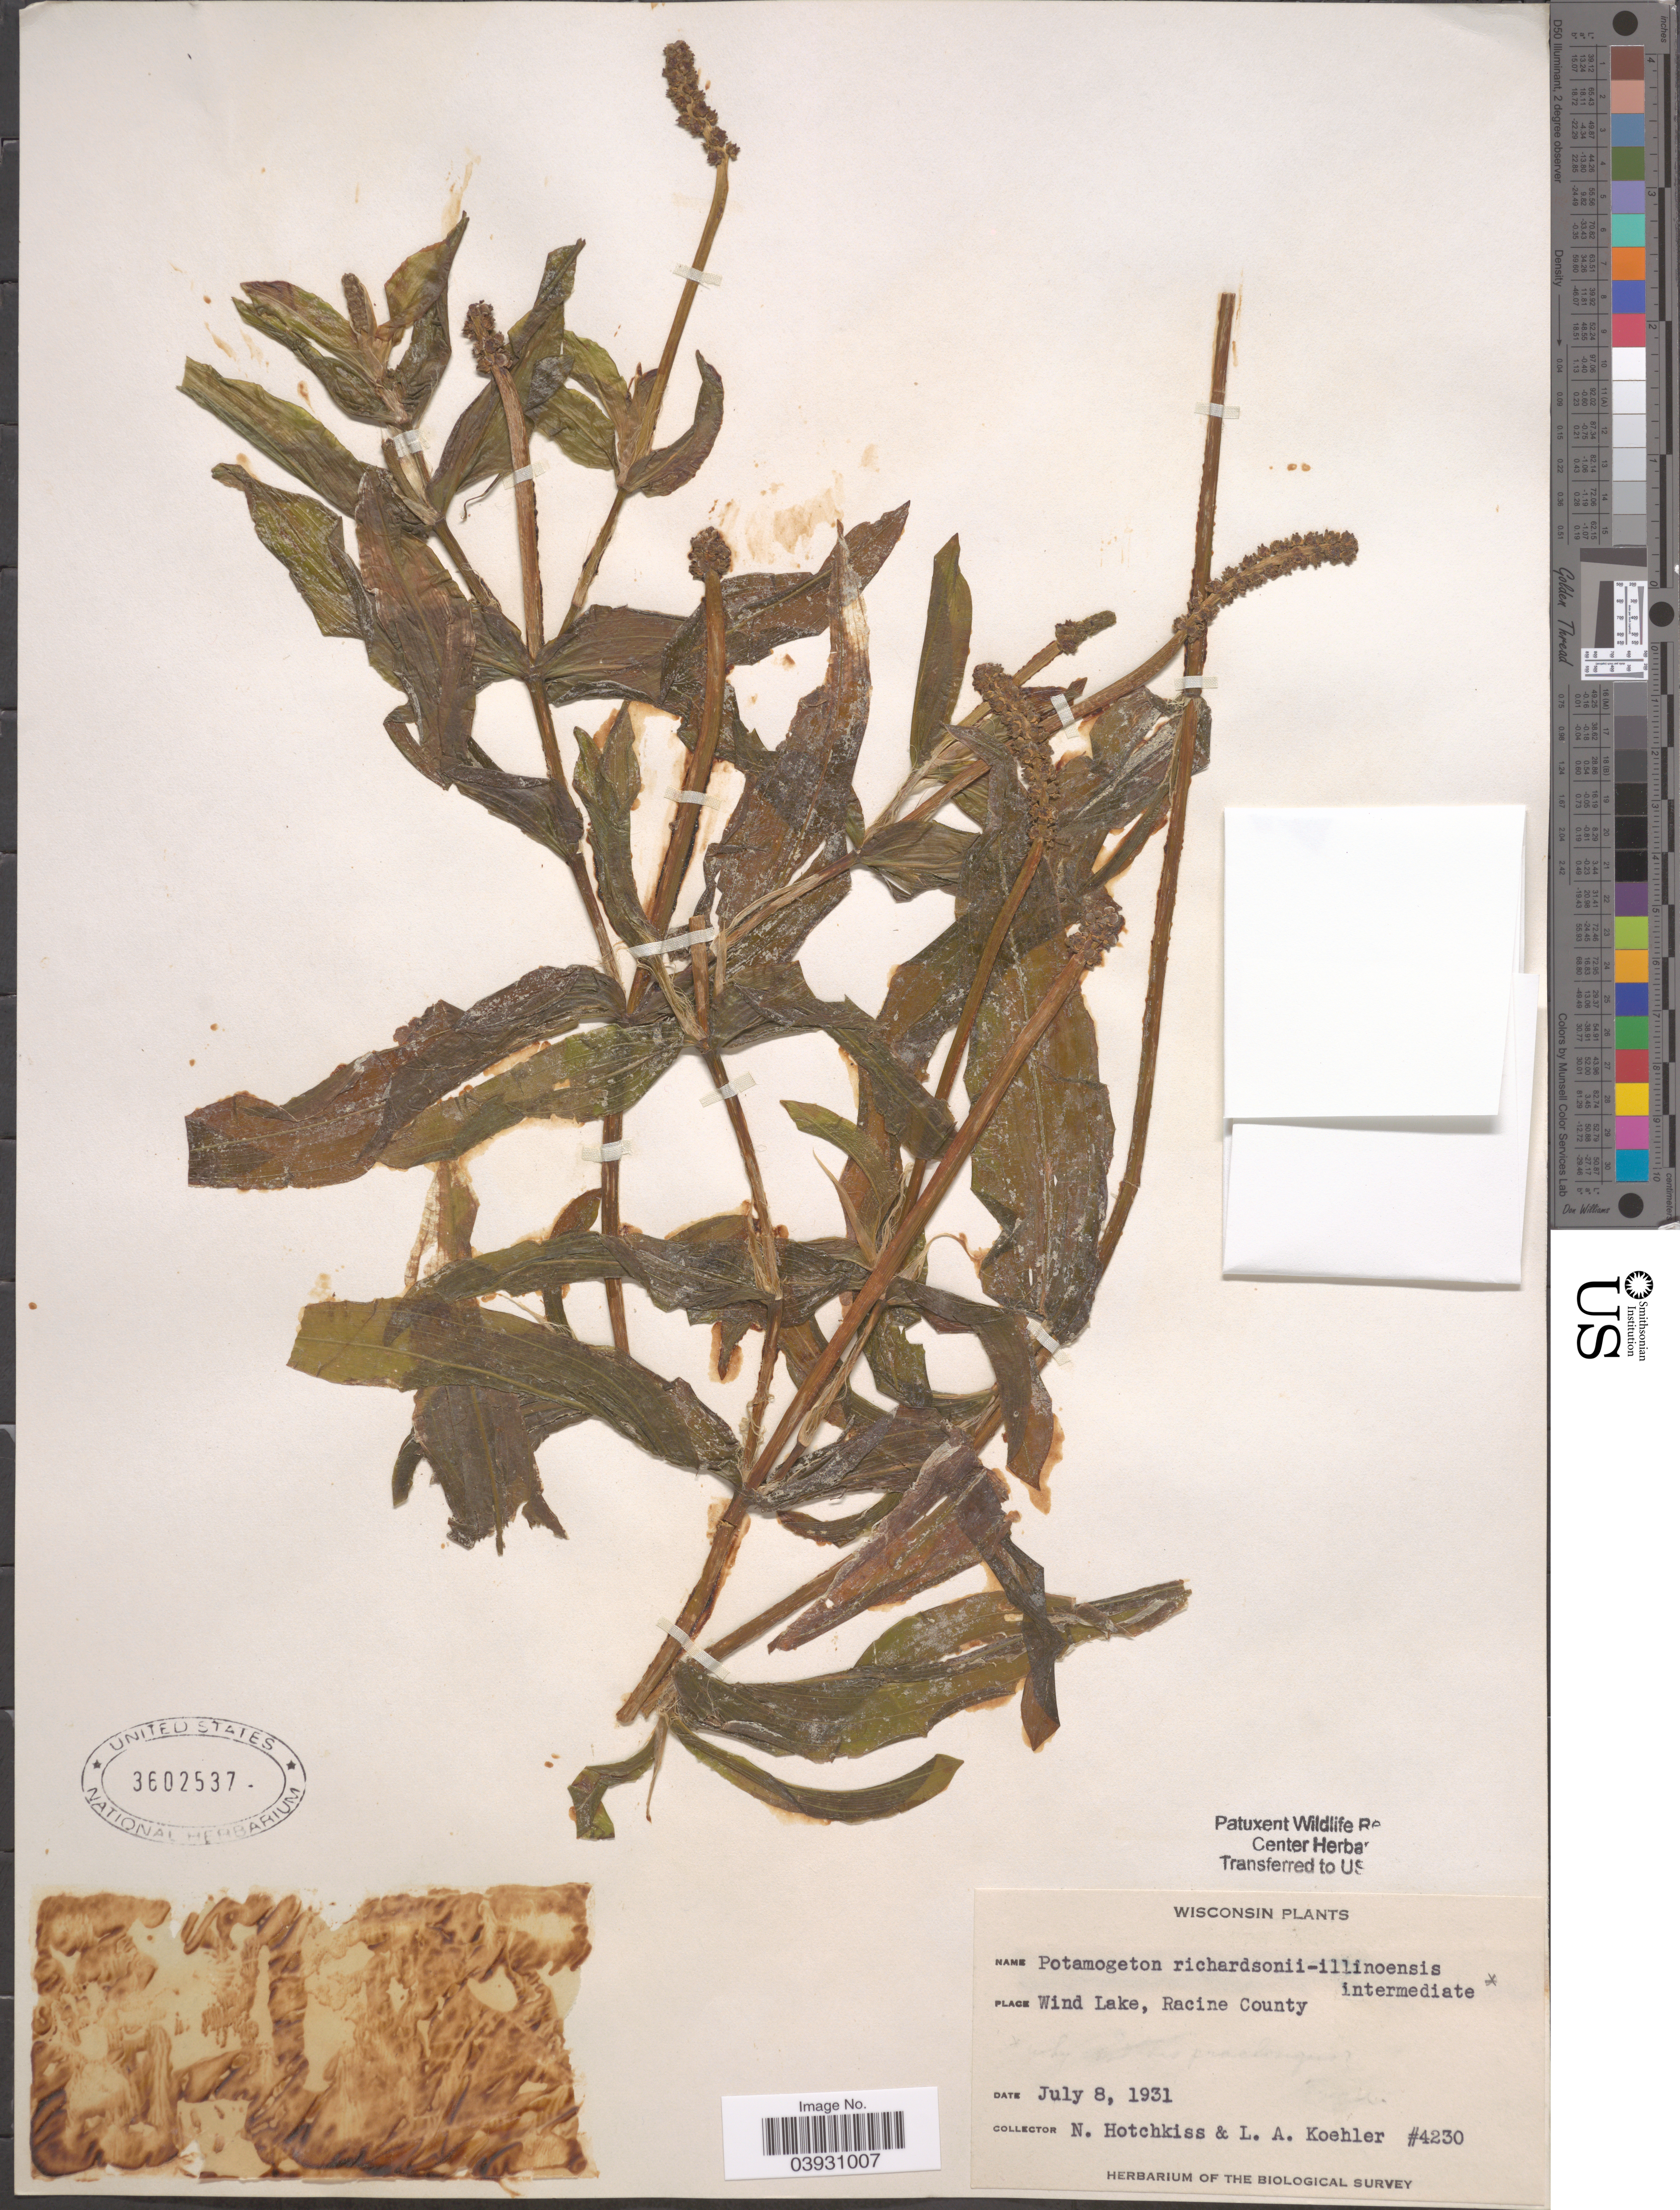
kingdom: Plantae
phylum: Tracheophyta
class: Liliopsida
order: Alismatales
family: Potamogetonaceae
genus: Potamogeton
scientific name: Potamogeton richardsonii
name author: (A.W. Benn.) Rydb.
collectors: N. Hotchkiss & L. Koehler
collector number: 4230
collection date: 1931-07-08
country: United States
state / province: Wisconsin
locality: Wind Lake, Racine County.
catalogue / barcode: US 3602537